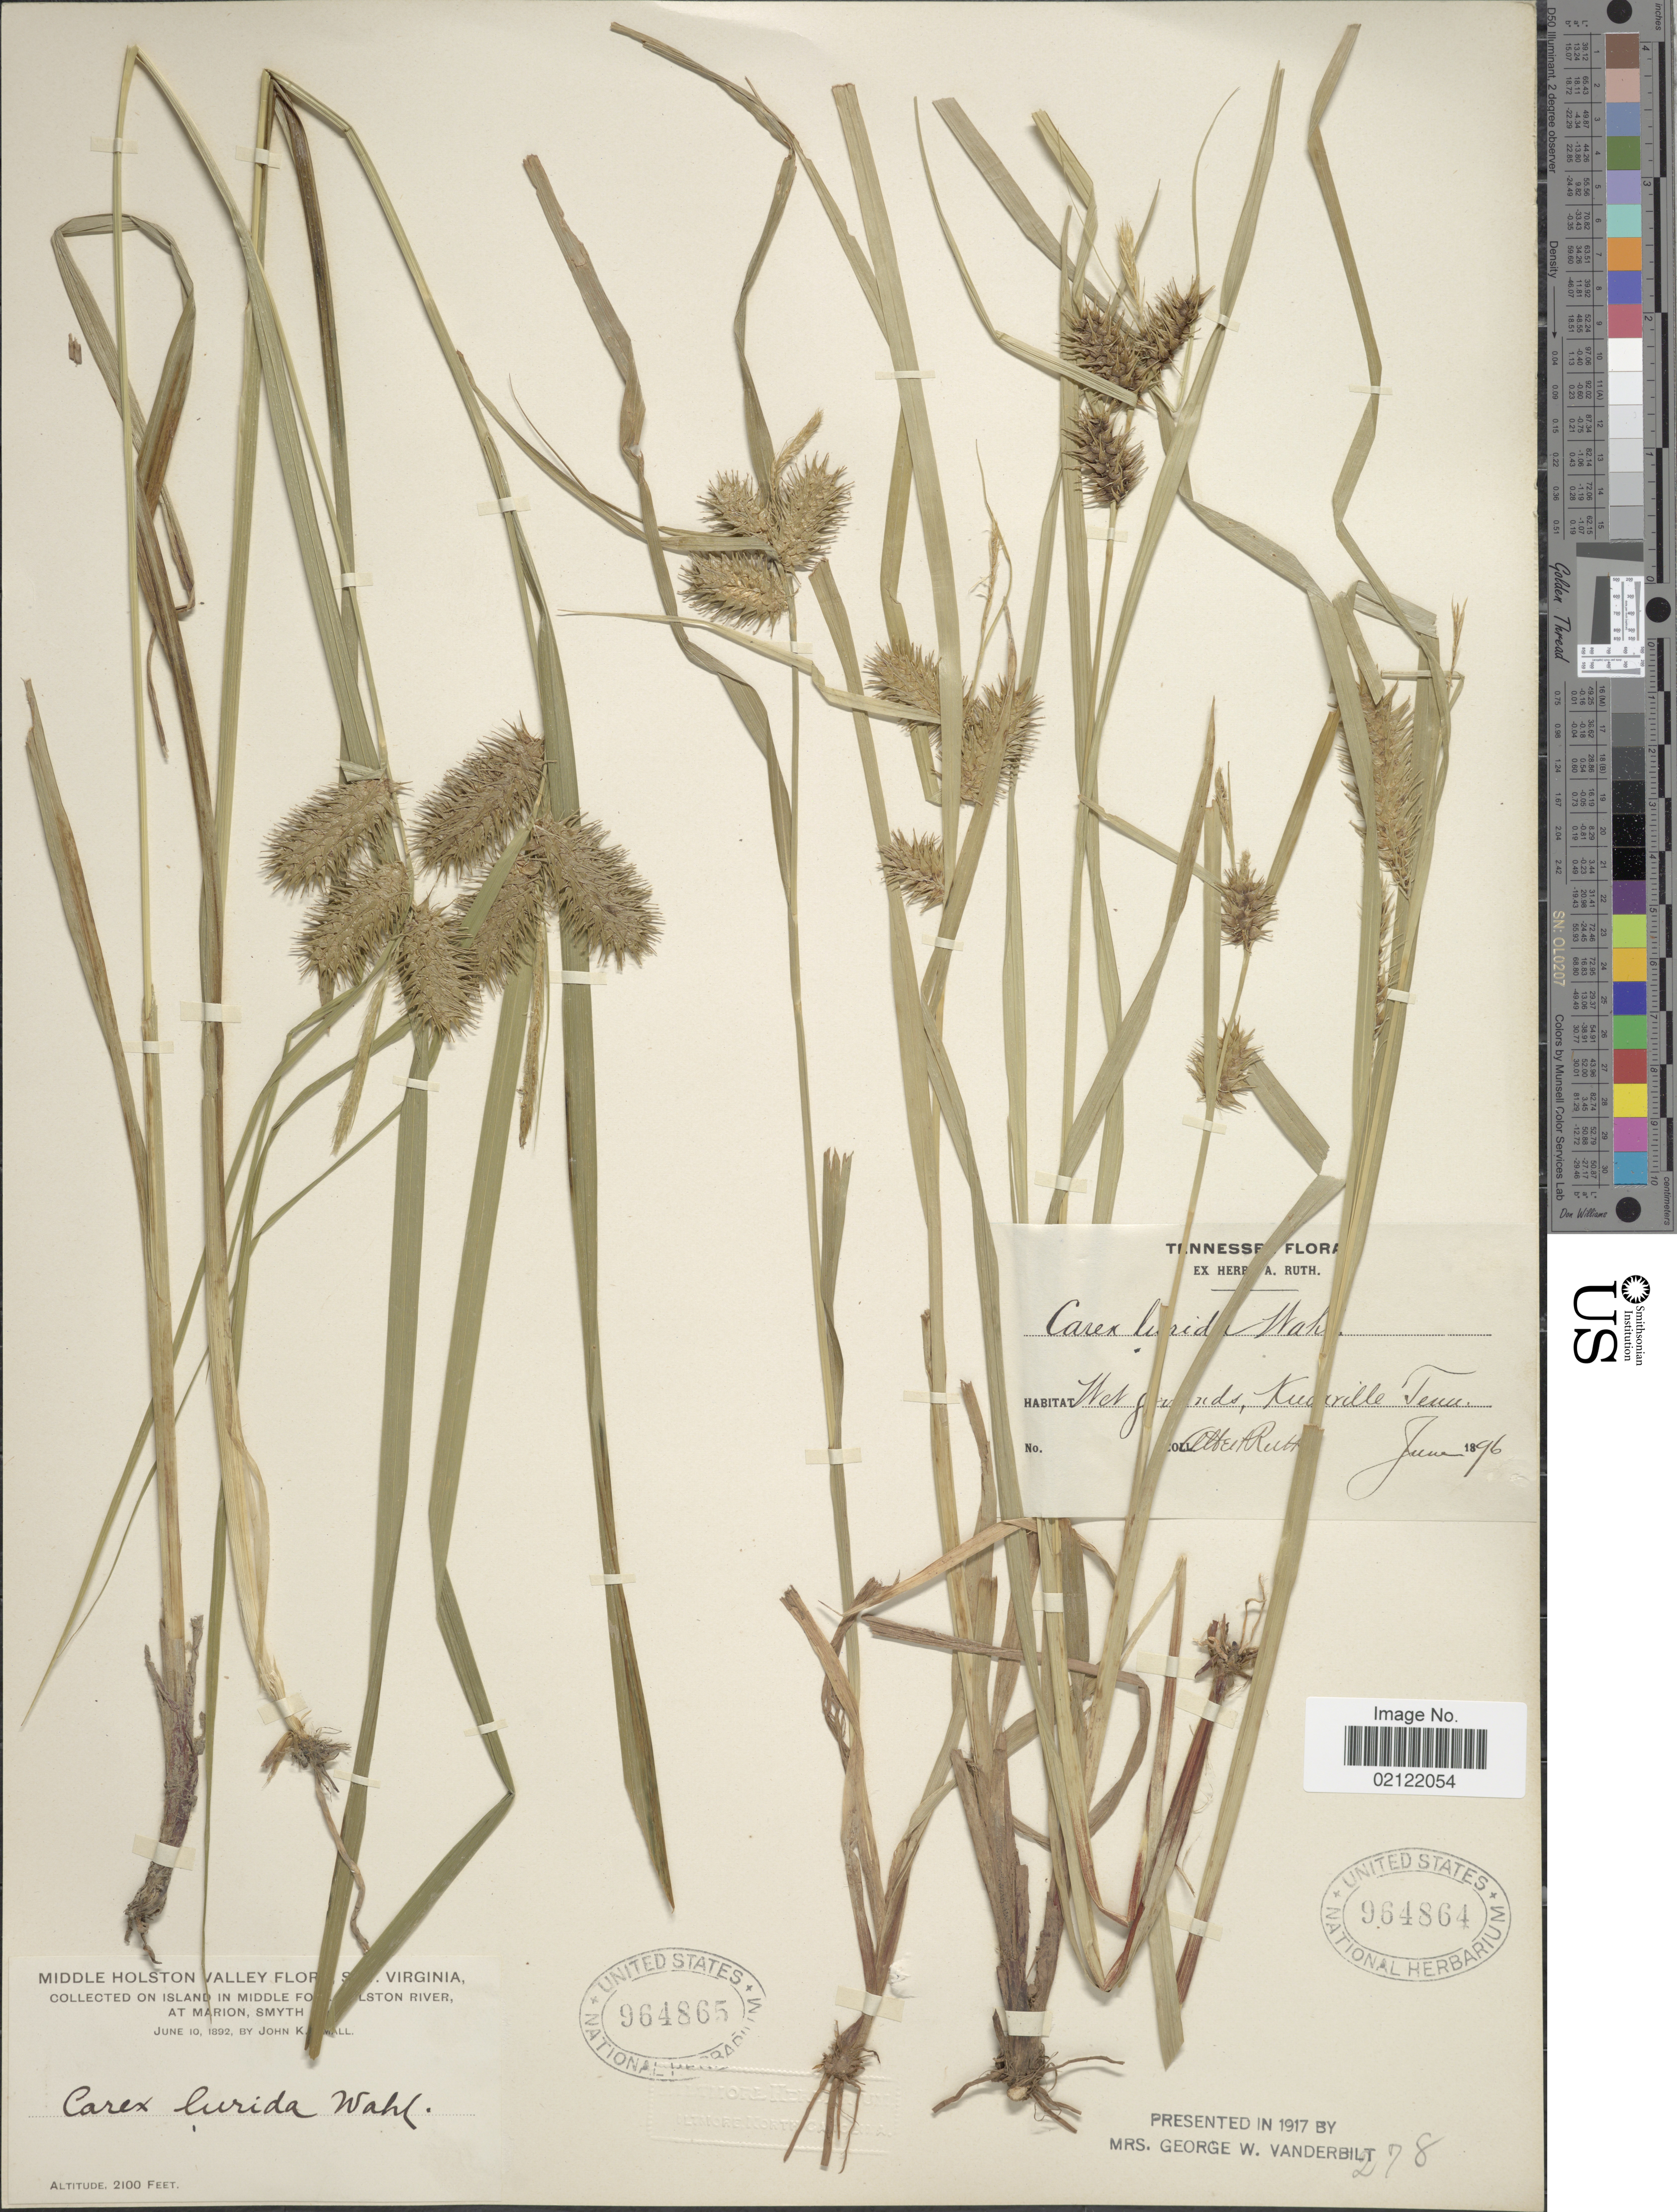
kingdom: Plantae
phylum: Tracheophyta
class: Liliopsida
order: Poales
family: Cyperaceae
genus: Carex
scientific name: Carex lurida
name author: Wahlenb.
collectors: A. Ruth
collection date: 1896-06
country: United States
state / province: Tennessee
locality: Wet grounds, Knoxville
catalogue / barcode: US 964864